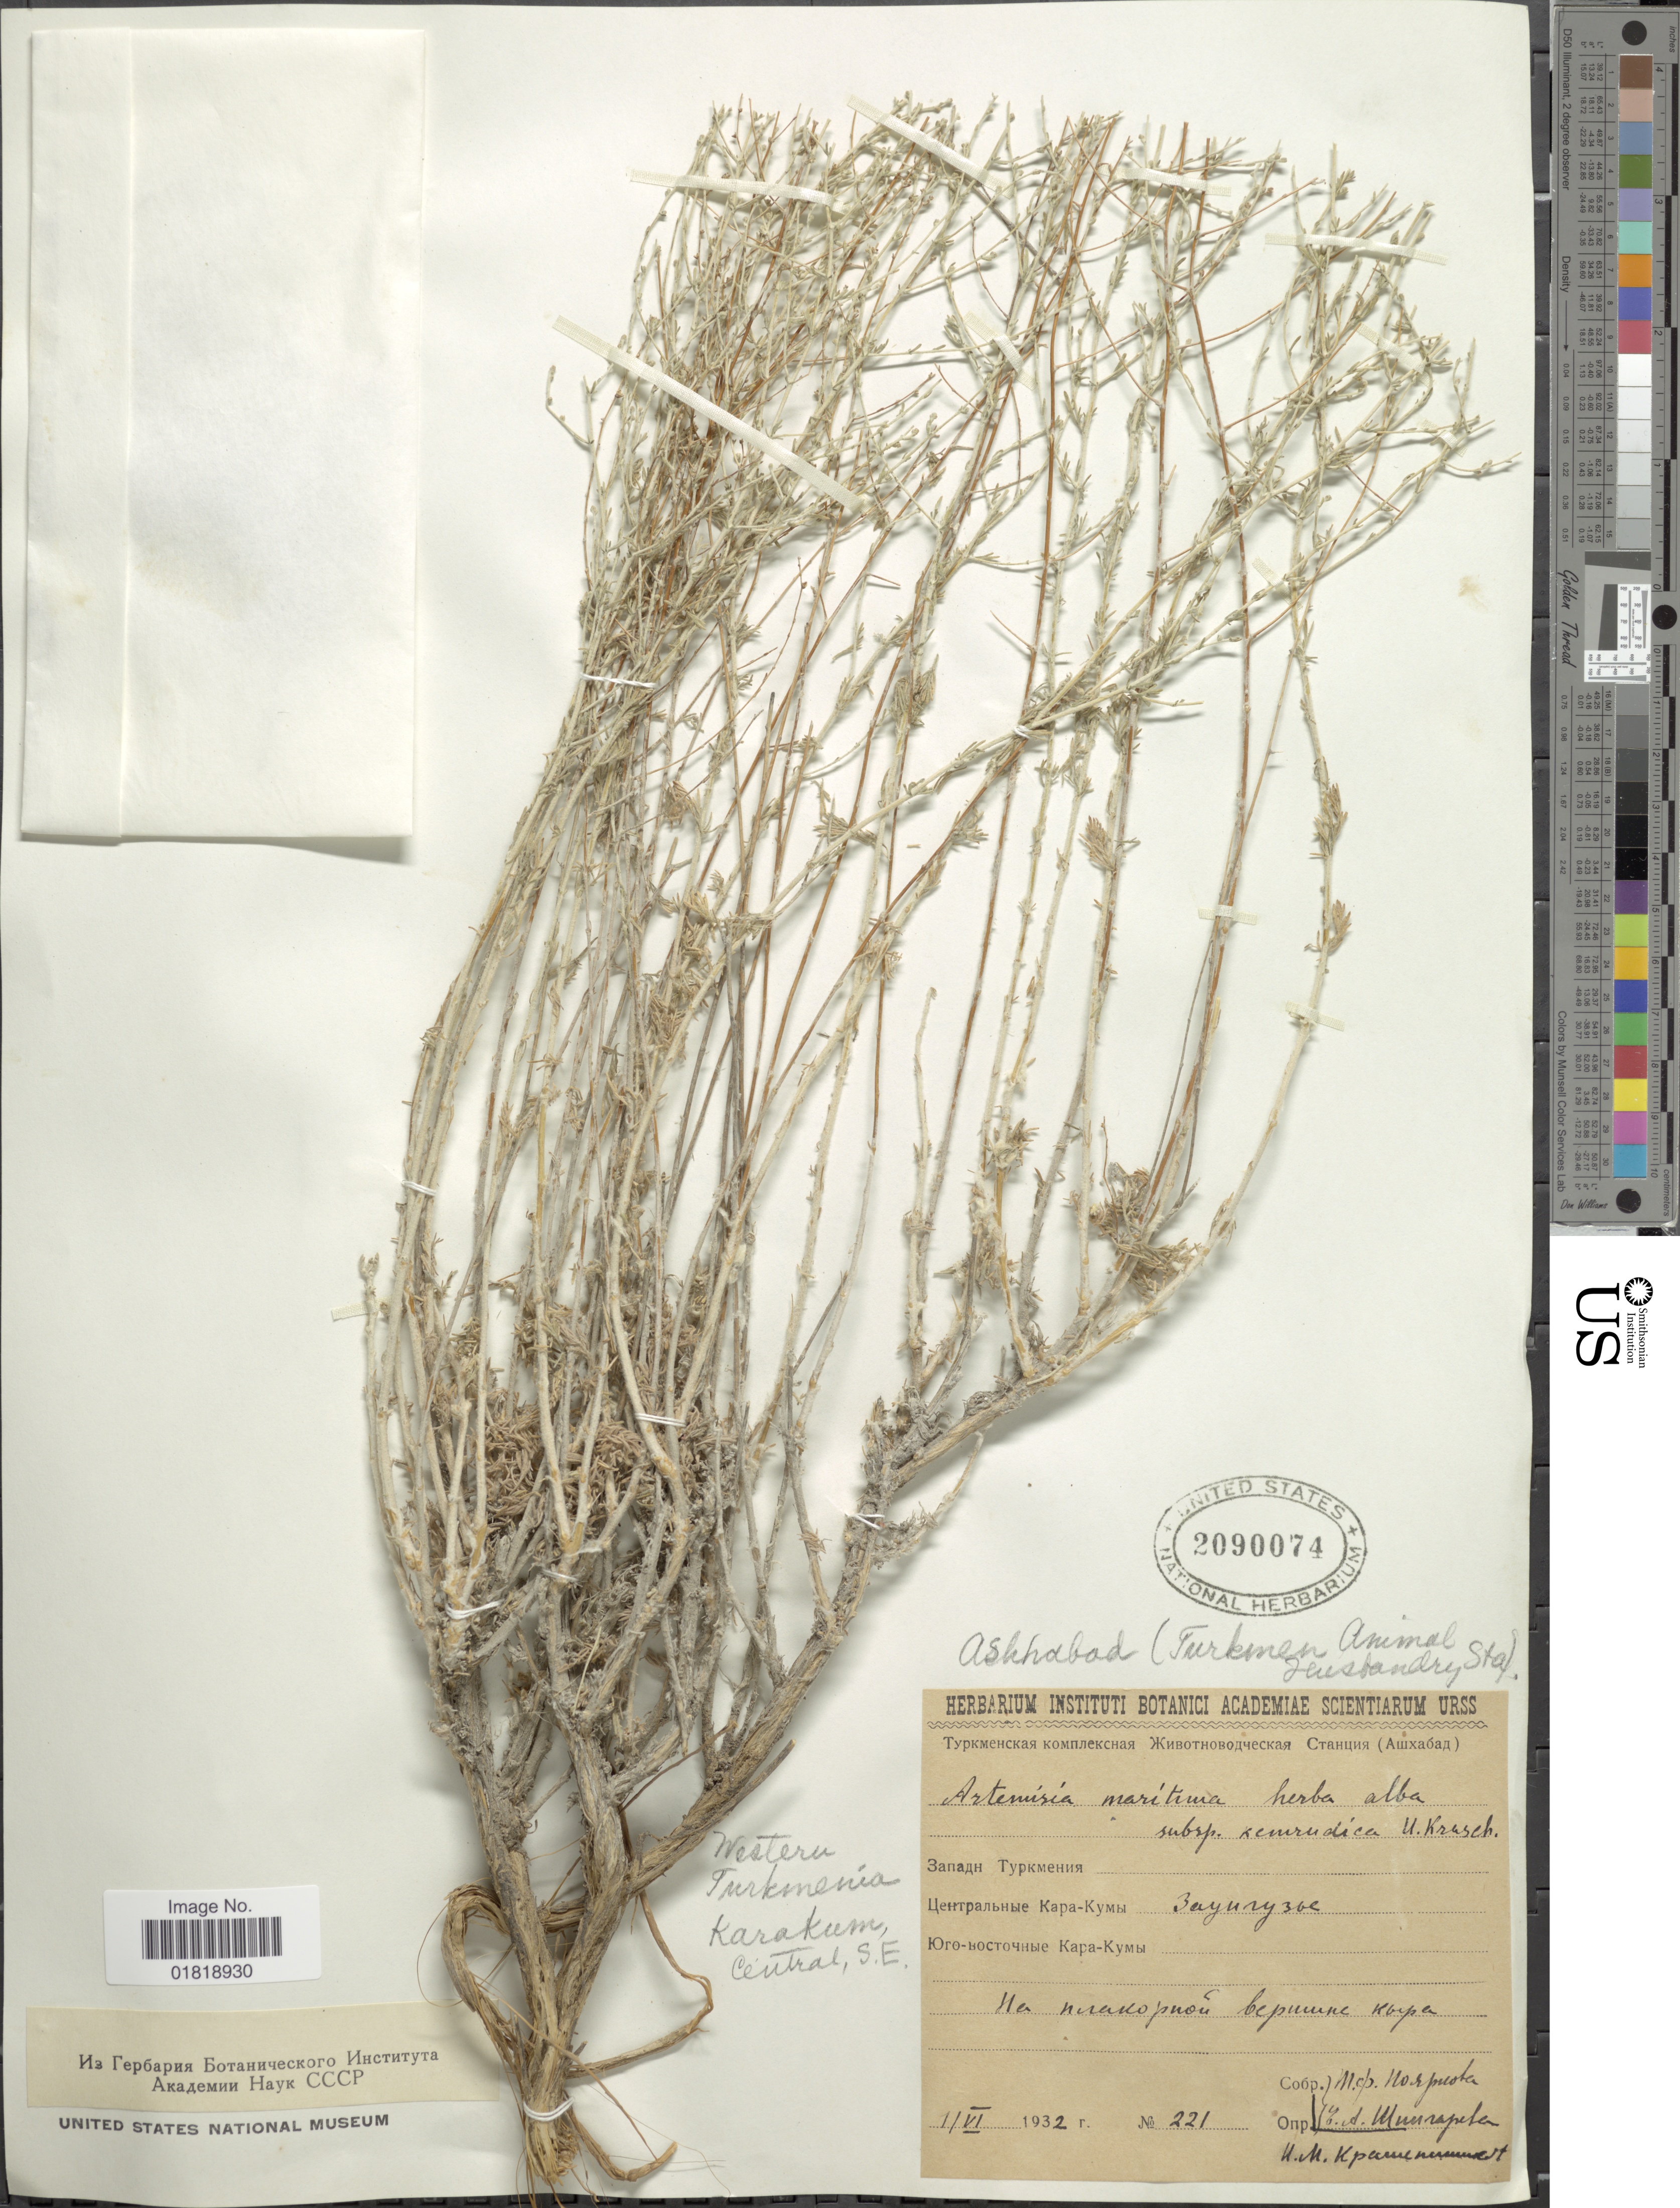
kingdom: Plantae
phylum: Tracheophyta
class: Magnoliopsida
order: Asterales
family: Asteraceae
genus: Artemisia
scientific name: Artemisia maritima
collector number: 221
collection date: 1932-06-11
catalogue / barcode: US 2090074